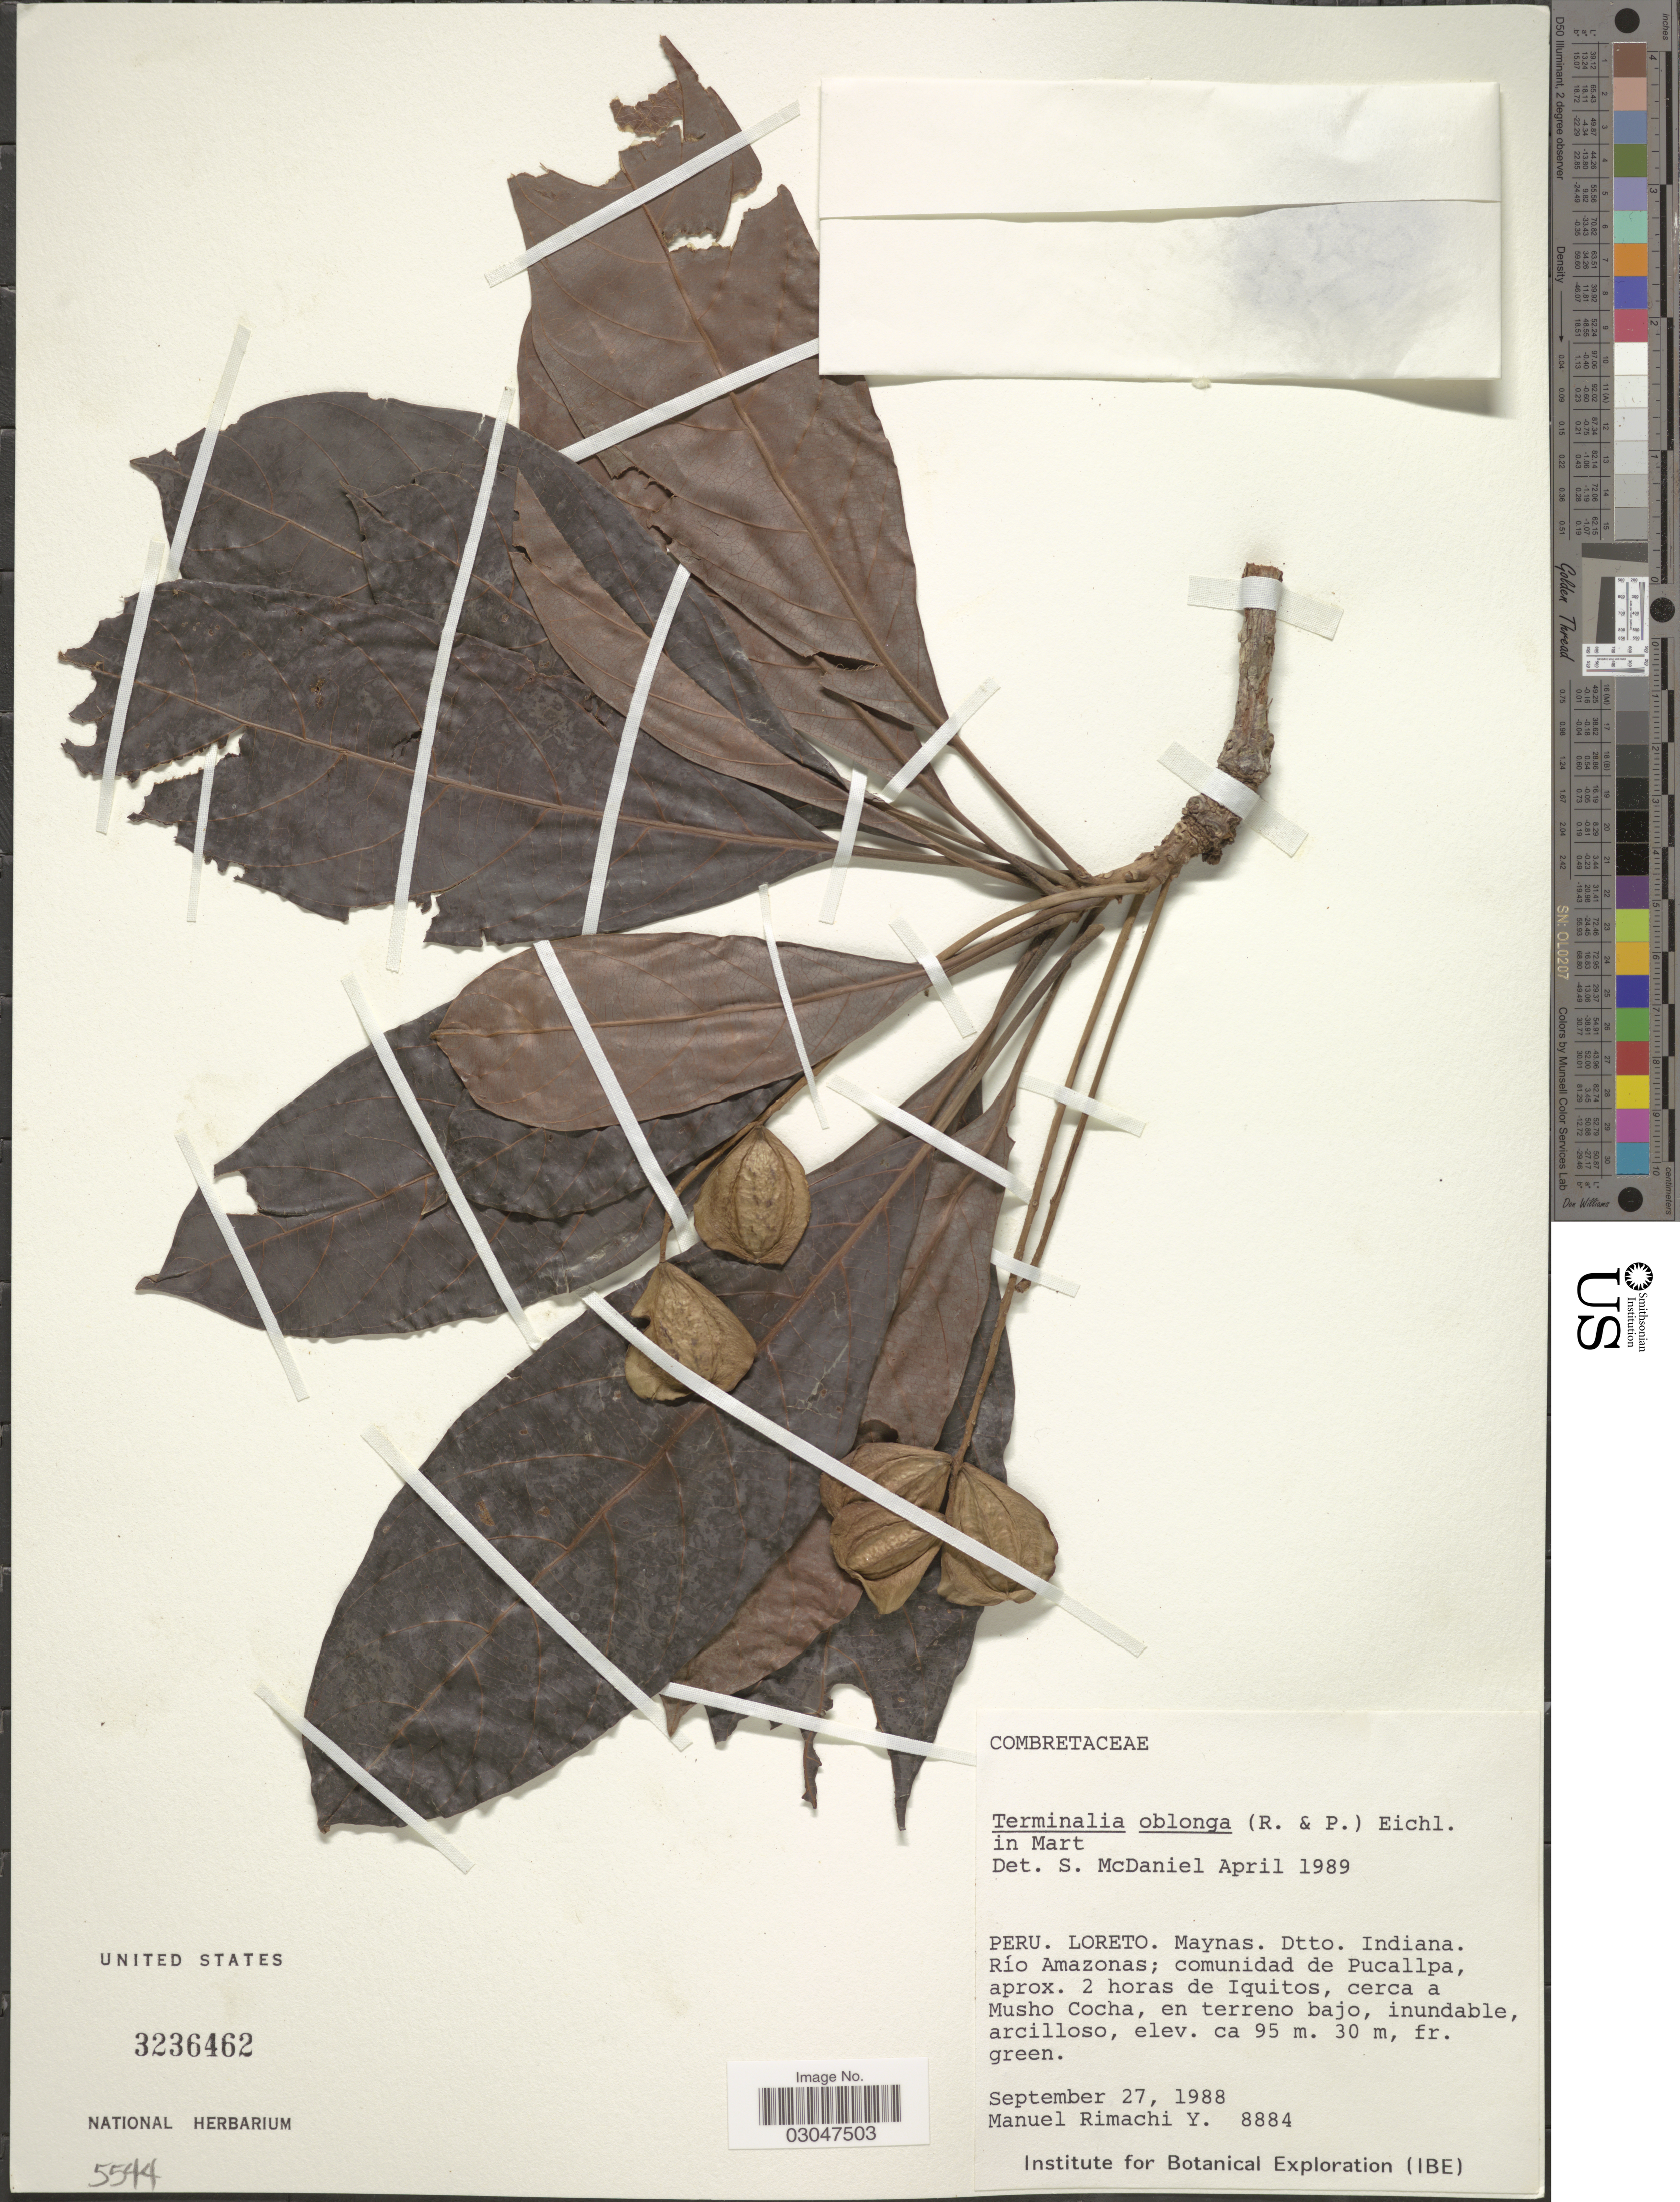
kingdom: Plantae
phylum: Tracheophyta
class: Magnoliopsida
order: Myrtales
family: Combretaceae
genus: Terminalia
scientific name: Terminalia oblonga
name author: (Ruiz & Pav.) Steud.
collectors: M. Rimachi Y.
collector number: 8884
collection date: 1988-09-27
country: Peru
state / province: Loreto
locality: Maynas. Dtto. Indiana. Río Amazonas; comunidad de Pucallpa, aprox. 2 horas de Iquitos, cerca a Musho Cocha, en terreno bajo.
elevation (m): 95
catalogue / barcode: US 3236462